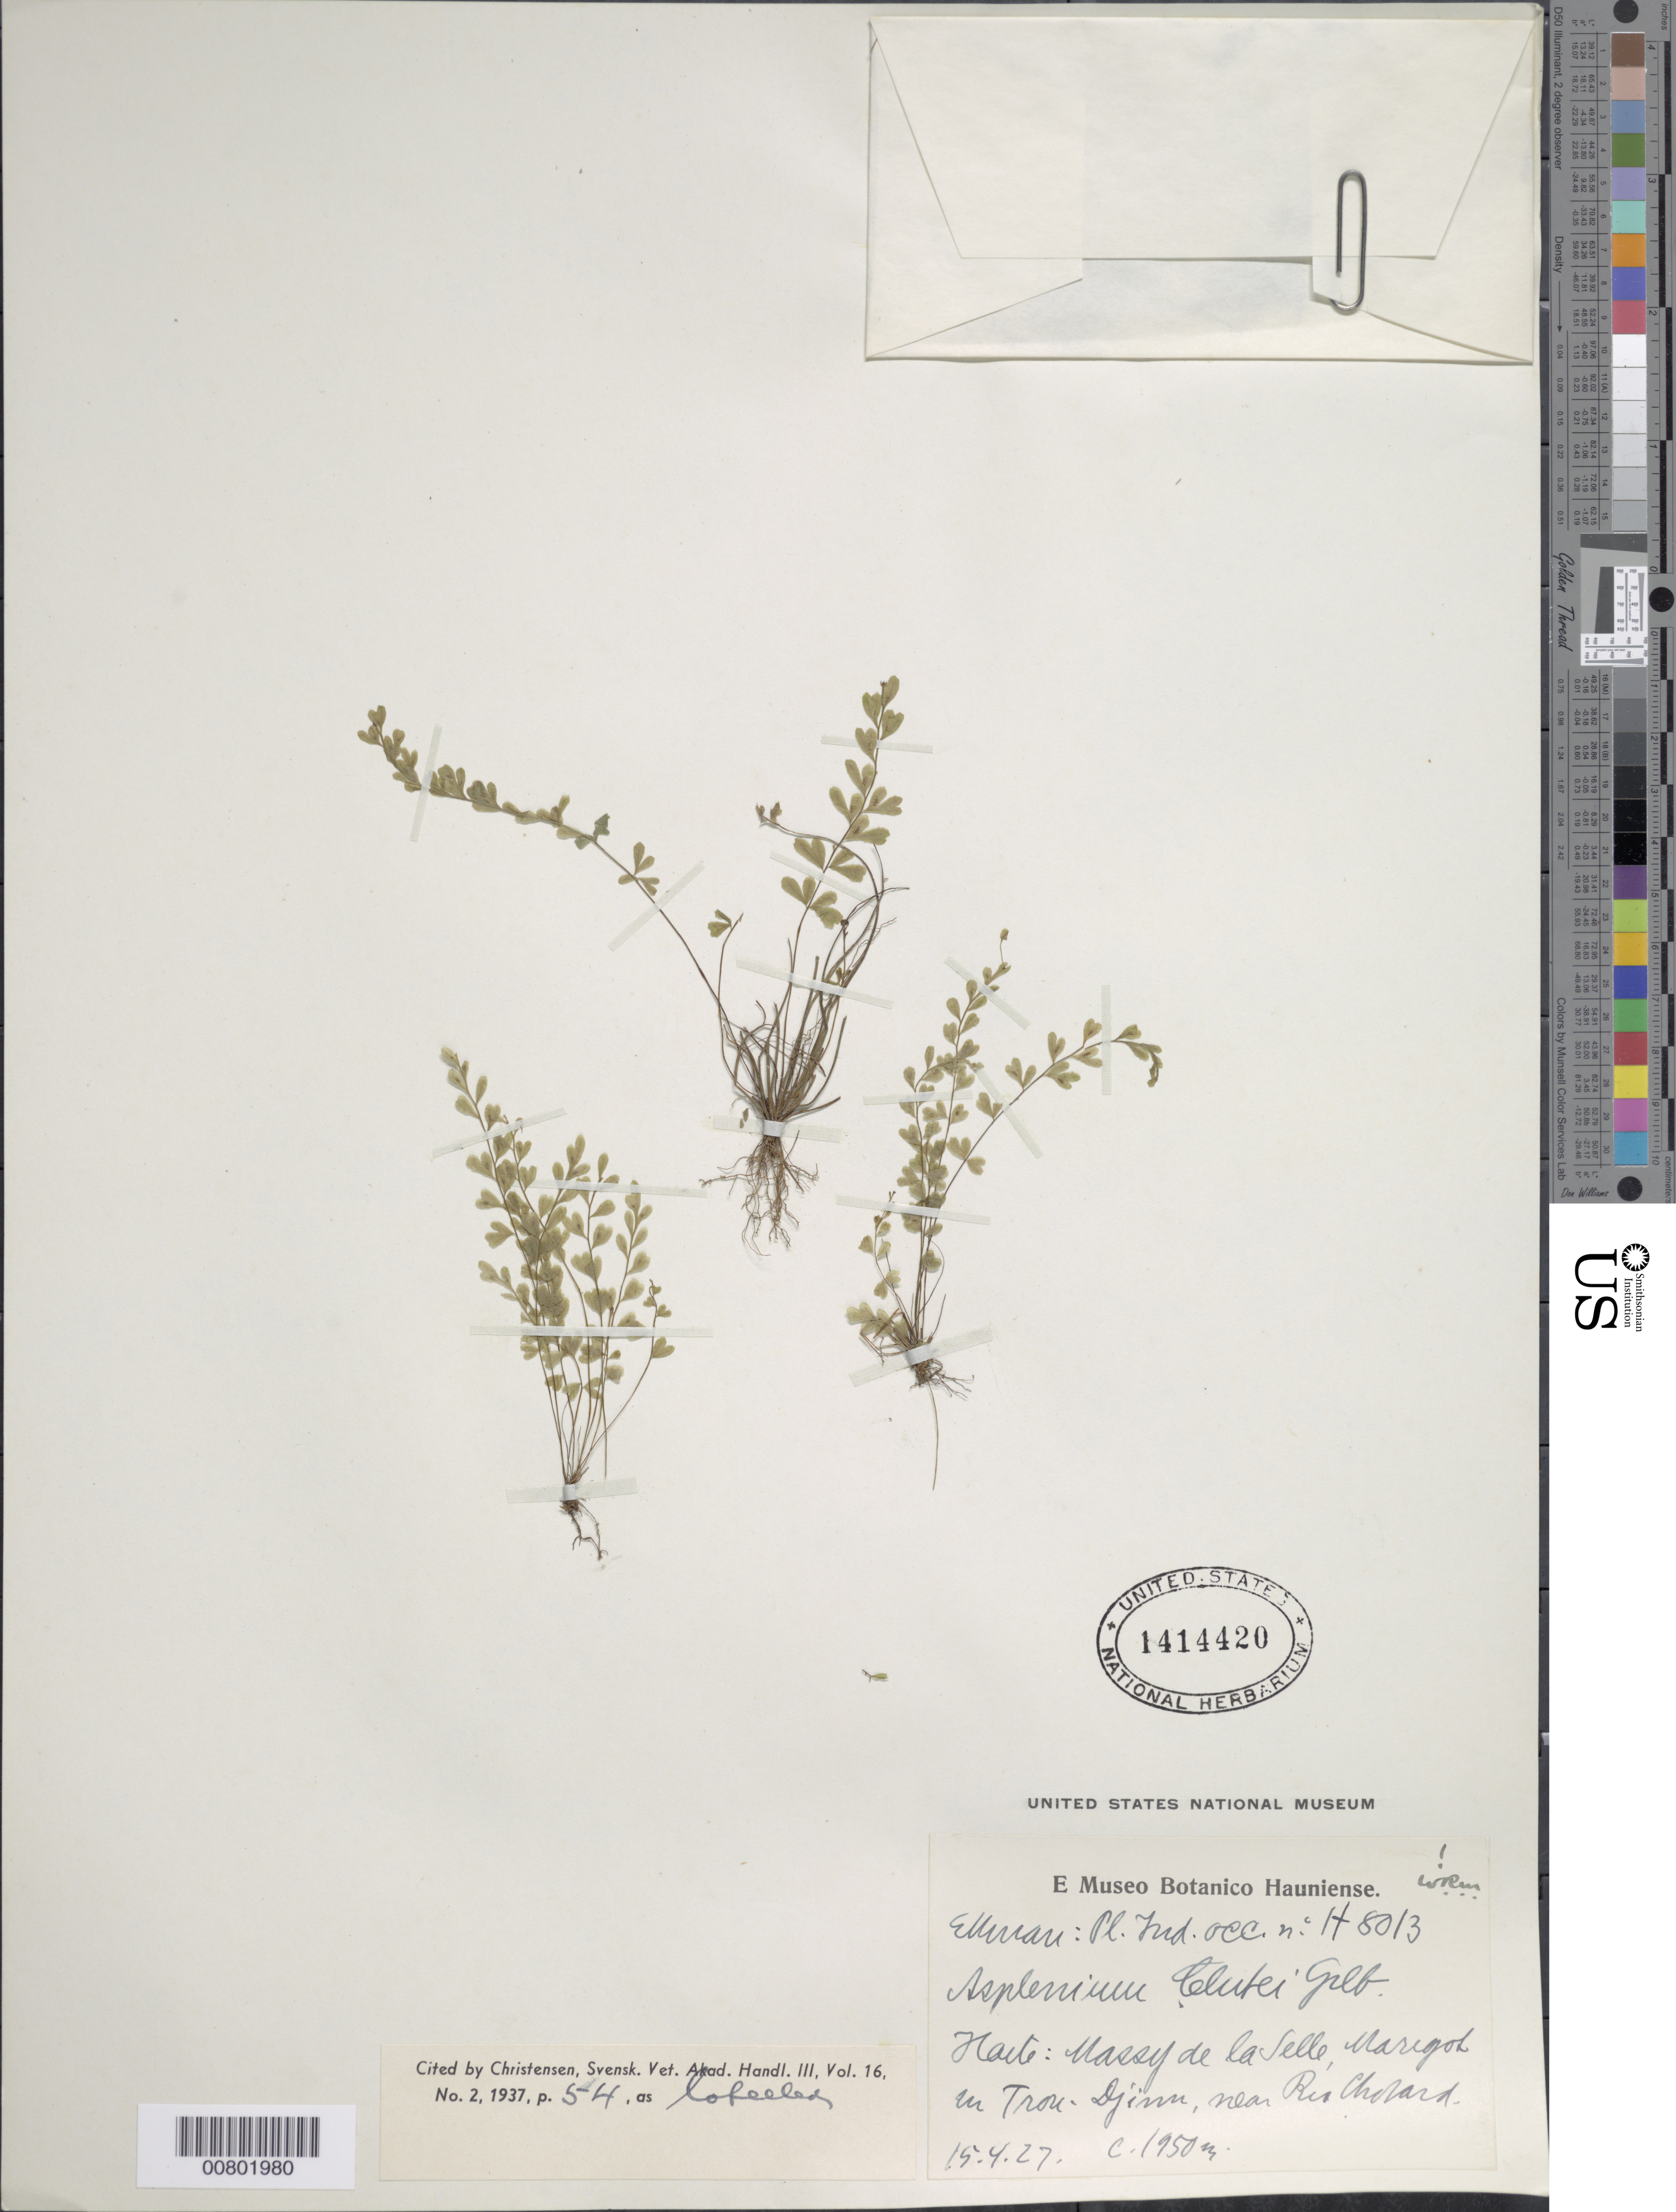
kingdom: Plantae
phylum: Tracheophyta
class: Polypodiopsida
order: Polypodiales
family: Aspleniaceae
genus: Asplenium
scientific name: Asplenium clutei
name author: Gilbert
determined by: Christensen, C. F. A.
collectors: E. L. Ekman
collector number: H 8013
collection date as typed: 15 Apr 1927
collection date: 1927-04-15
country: Haiti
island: Hispaniola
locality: Massif de la Selle, Marigot, Trou-Djinn, near Riv. Chotard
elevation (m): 1950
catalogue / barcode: US 1414420